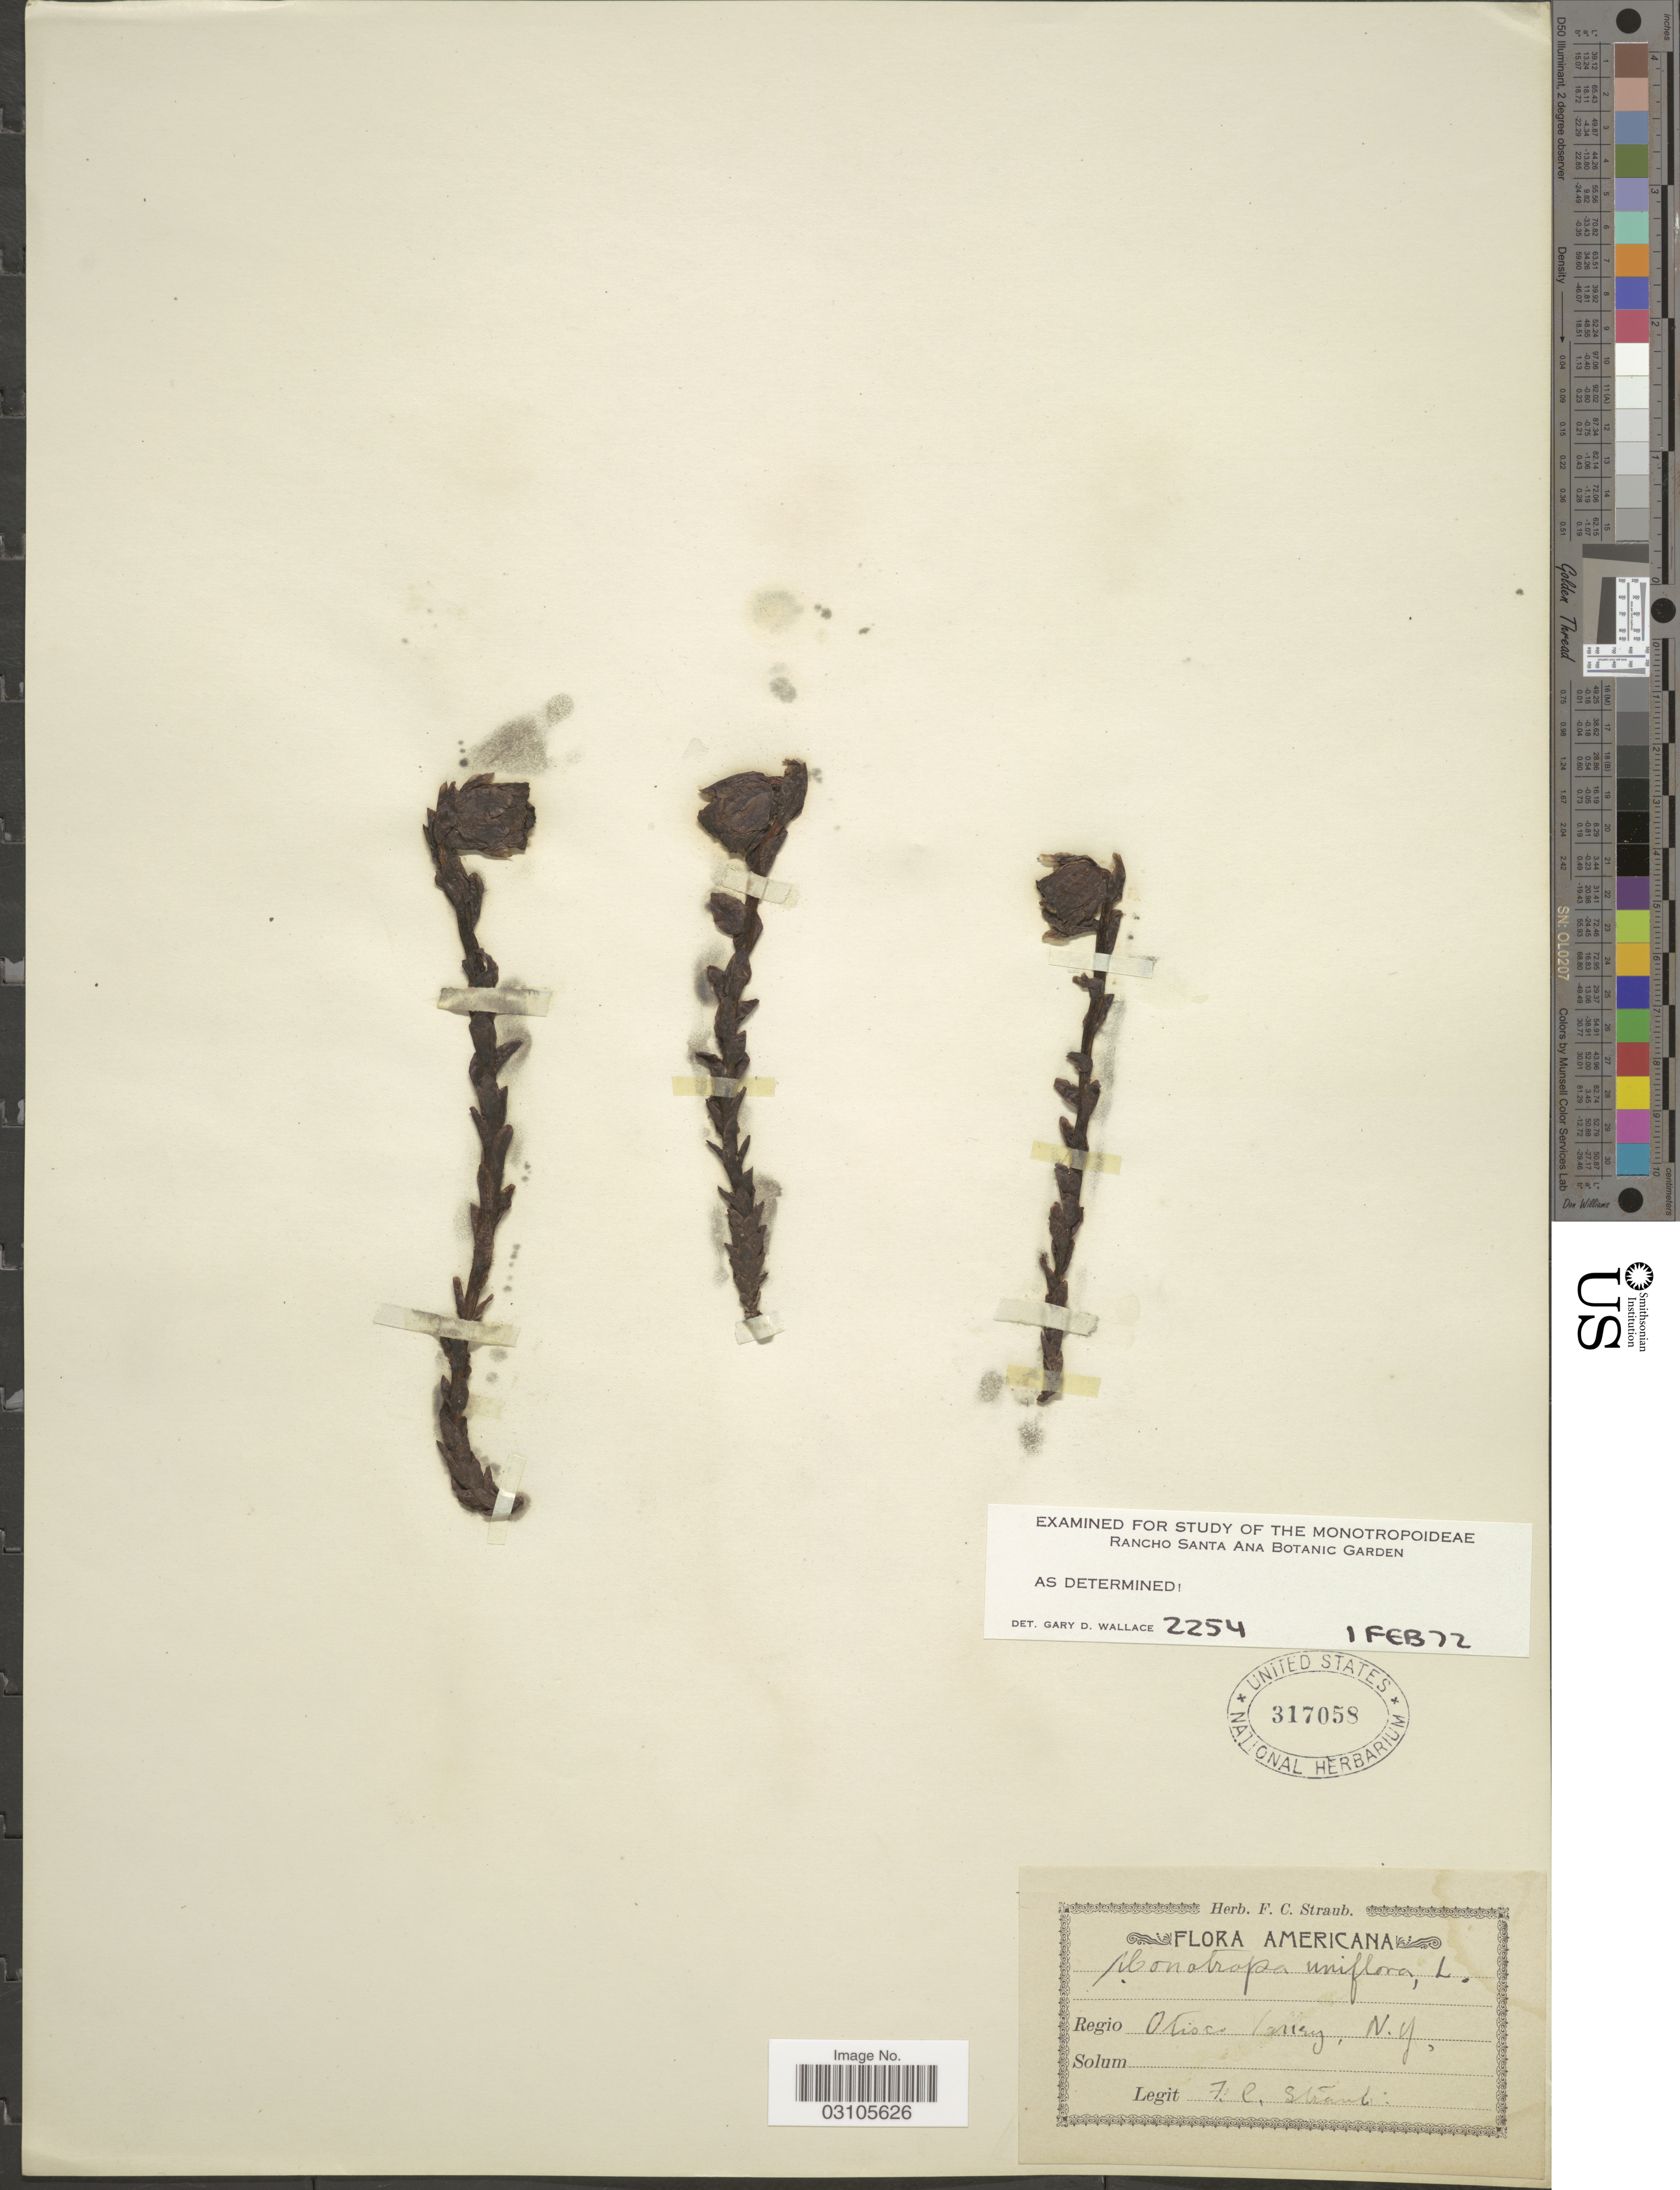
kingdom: Plantae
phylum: Tracheophyta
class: Magnoliopsida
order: Ericales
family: Ericaceae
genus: Monotropa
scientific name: Monotropa uniflora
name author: L.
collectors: F. Straub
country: United States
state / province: New York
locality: Regio Otisco Valley.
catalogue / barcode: US 317058